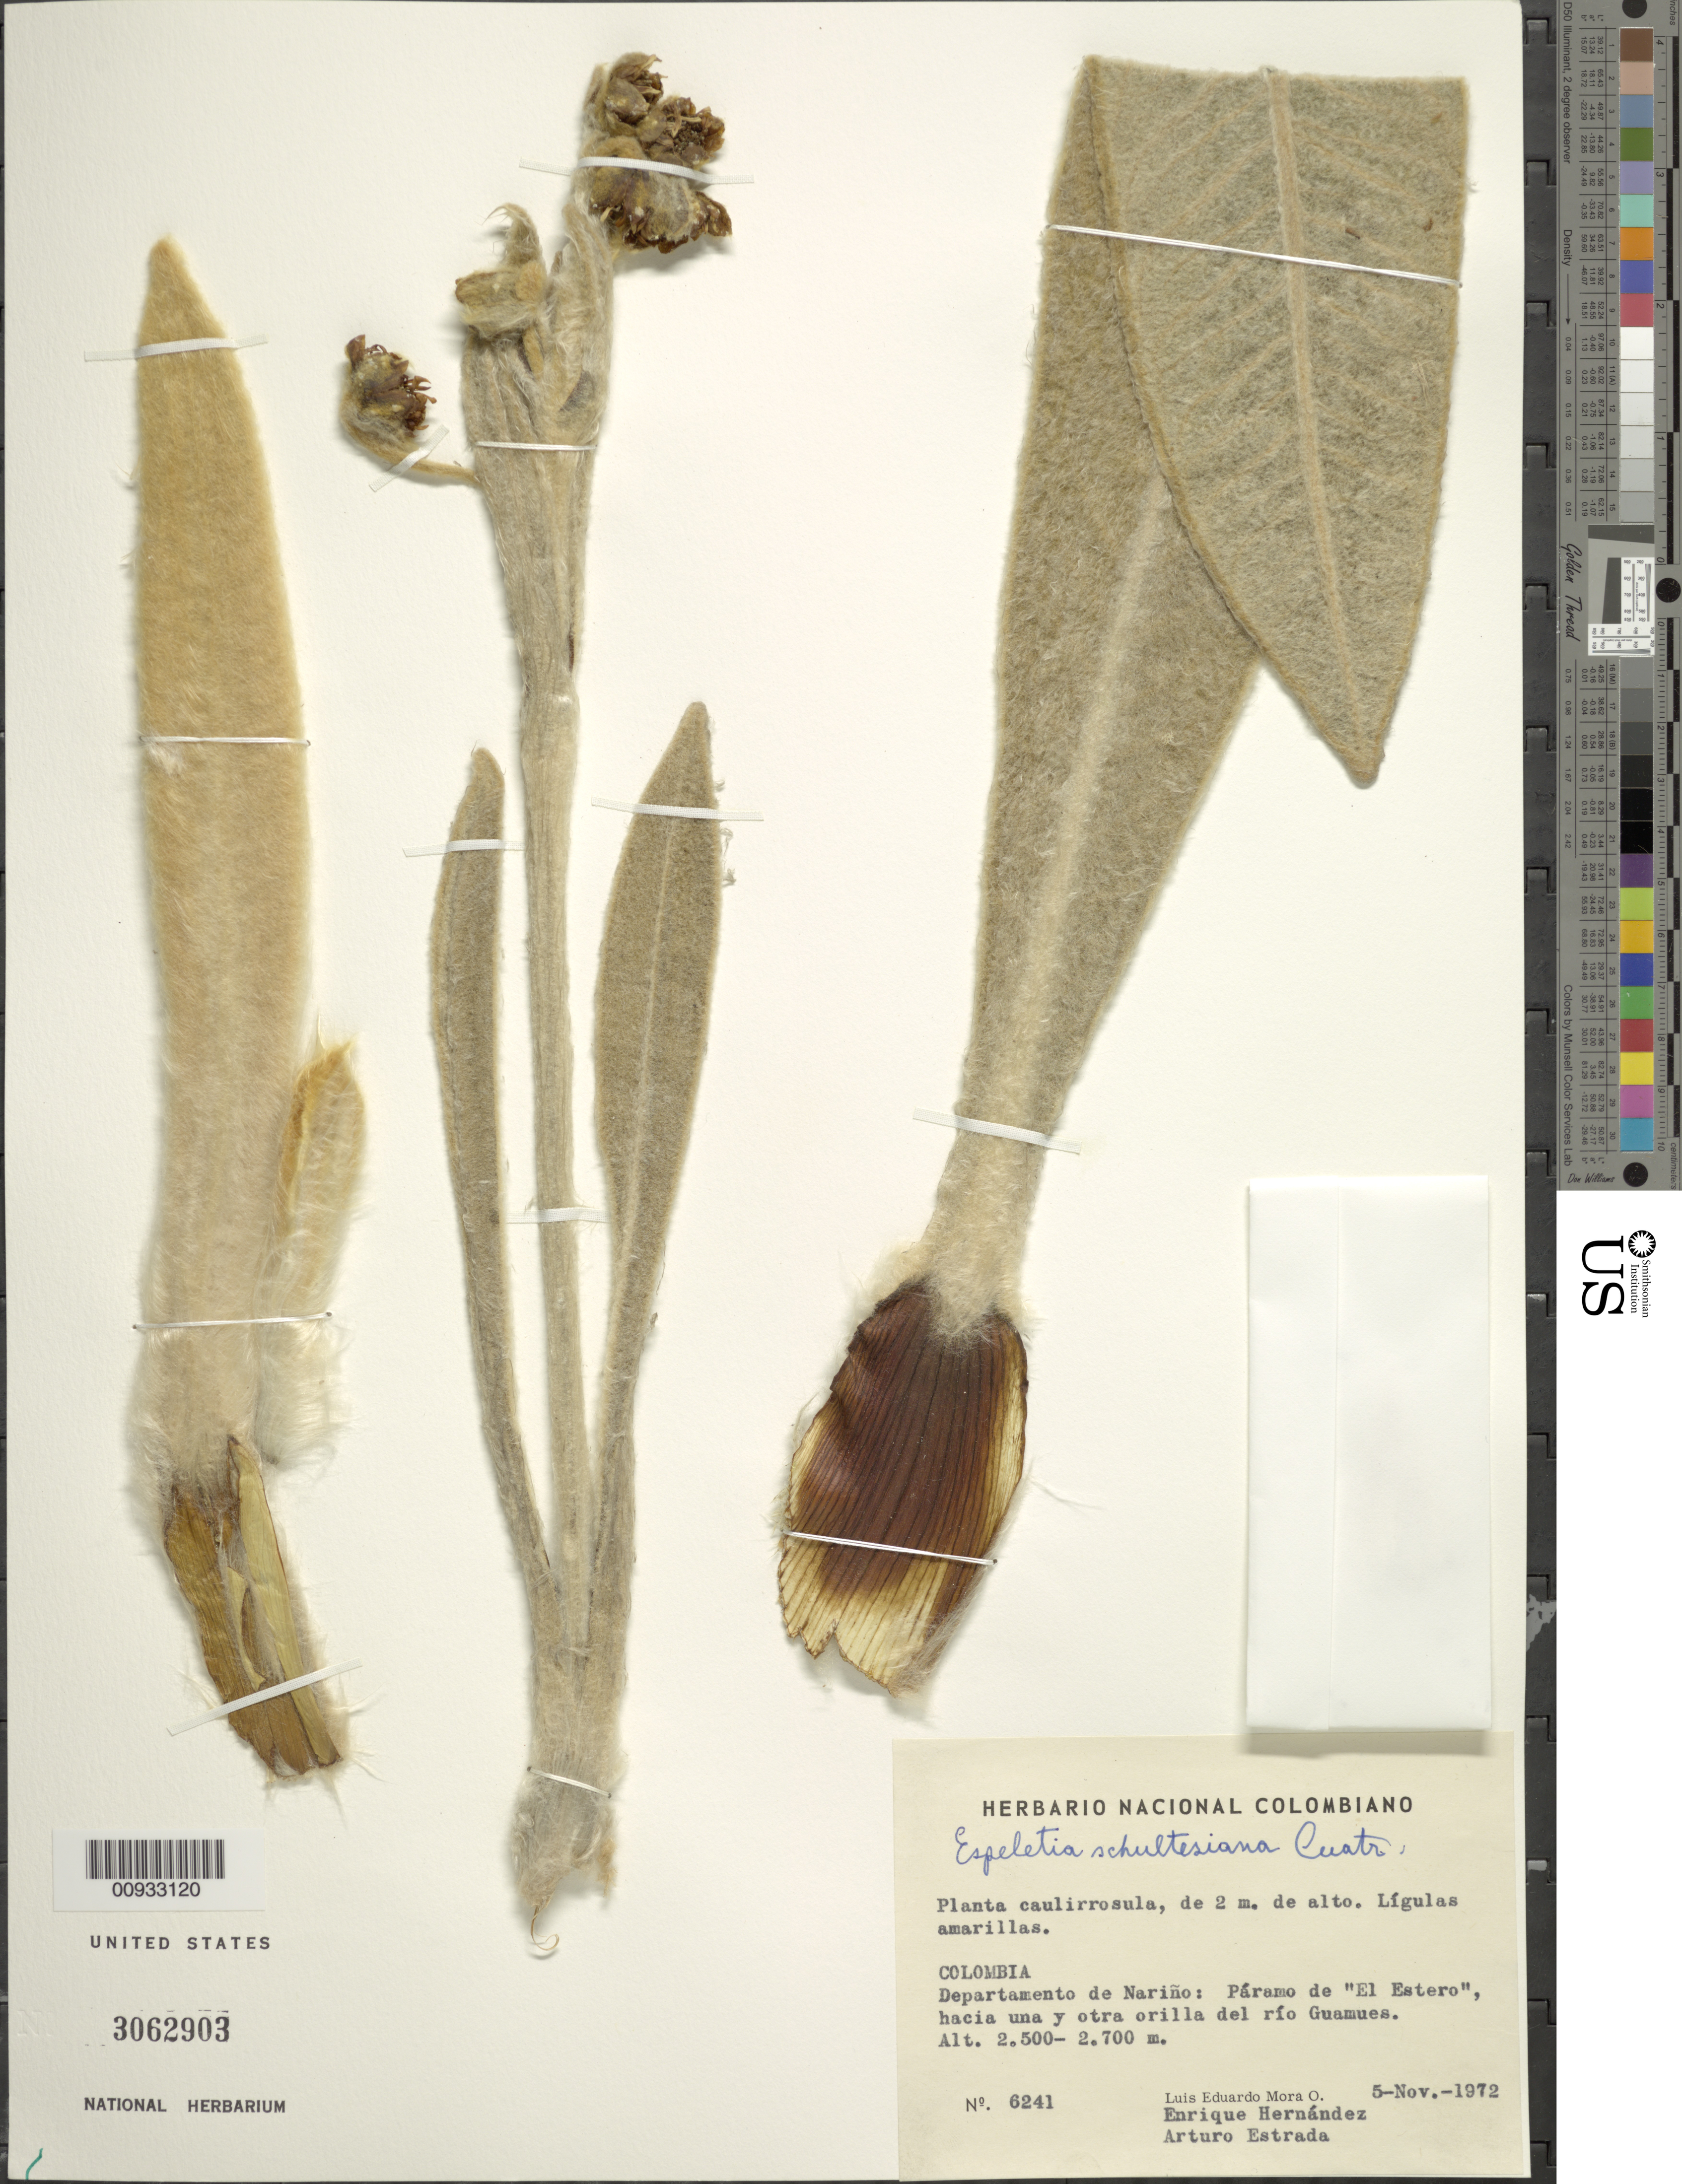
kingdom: Plantae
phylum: Tracheophyta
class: Magnoliopsida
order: Asterales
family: Asteraceae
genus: Espeletia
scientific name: Espeletia schultesiana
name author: Cuatrec.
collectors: L. E. Mora, E. Hernández & A. Estrada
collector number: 6241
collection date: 1972-11-05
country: Colombia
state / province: Nariño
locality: Paramo de El Estero, hacia una y otra orilla del rio Guamues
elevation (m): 2500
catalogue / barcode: US 3062903